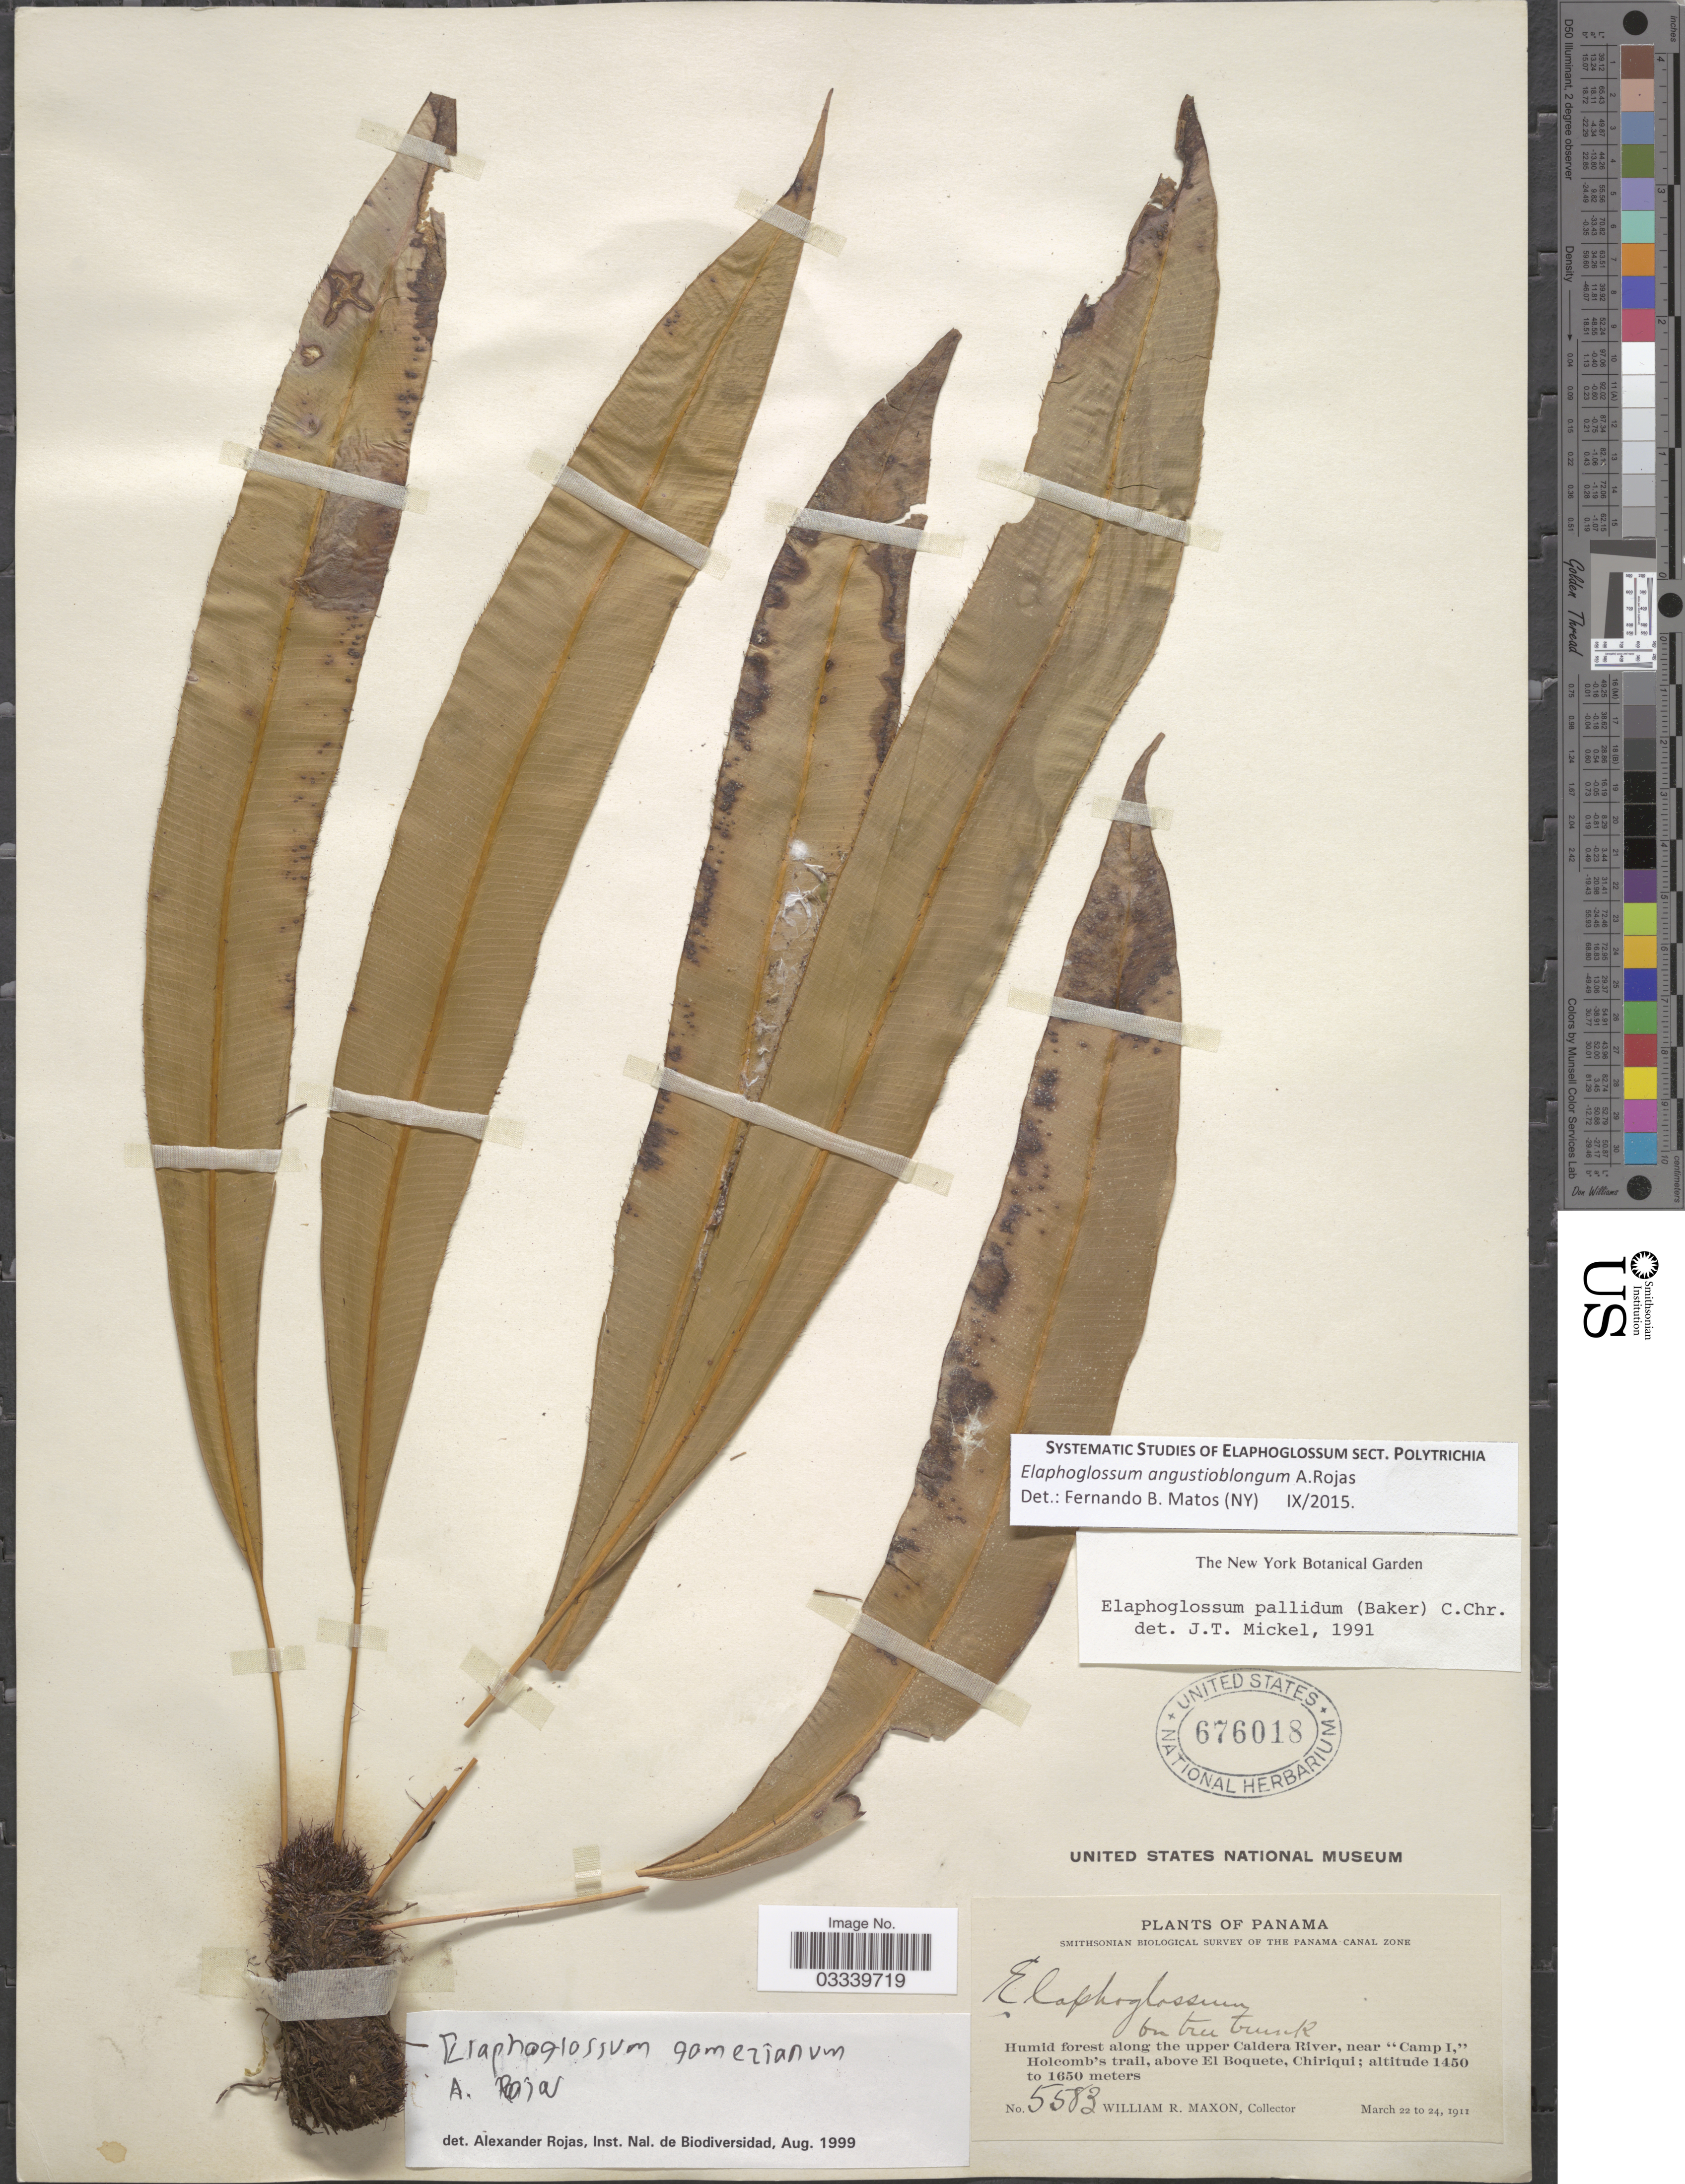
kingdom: Plantae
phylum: Tracheophyta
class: Polypodiopsida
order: Polypodiales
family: Dryopteridaceae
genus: Elaphoglossum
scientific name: Elaphoglossum angustioblongum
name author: A. Rojas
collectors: W. R. Maxon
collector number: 5583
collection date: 1911-03-22/1911-03-24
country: Panama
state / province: Chiriqui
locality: Humid forest along the upper Caldera River, near "Camp I," Holcomb's trail, above El Boquete.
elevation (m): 1450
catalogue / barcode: US 676018